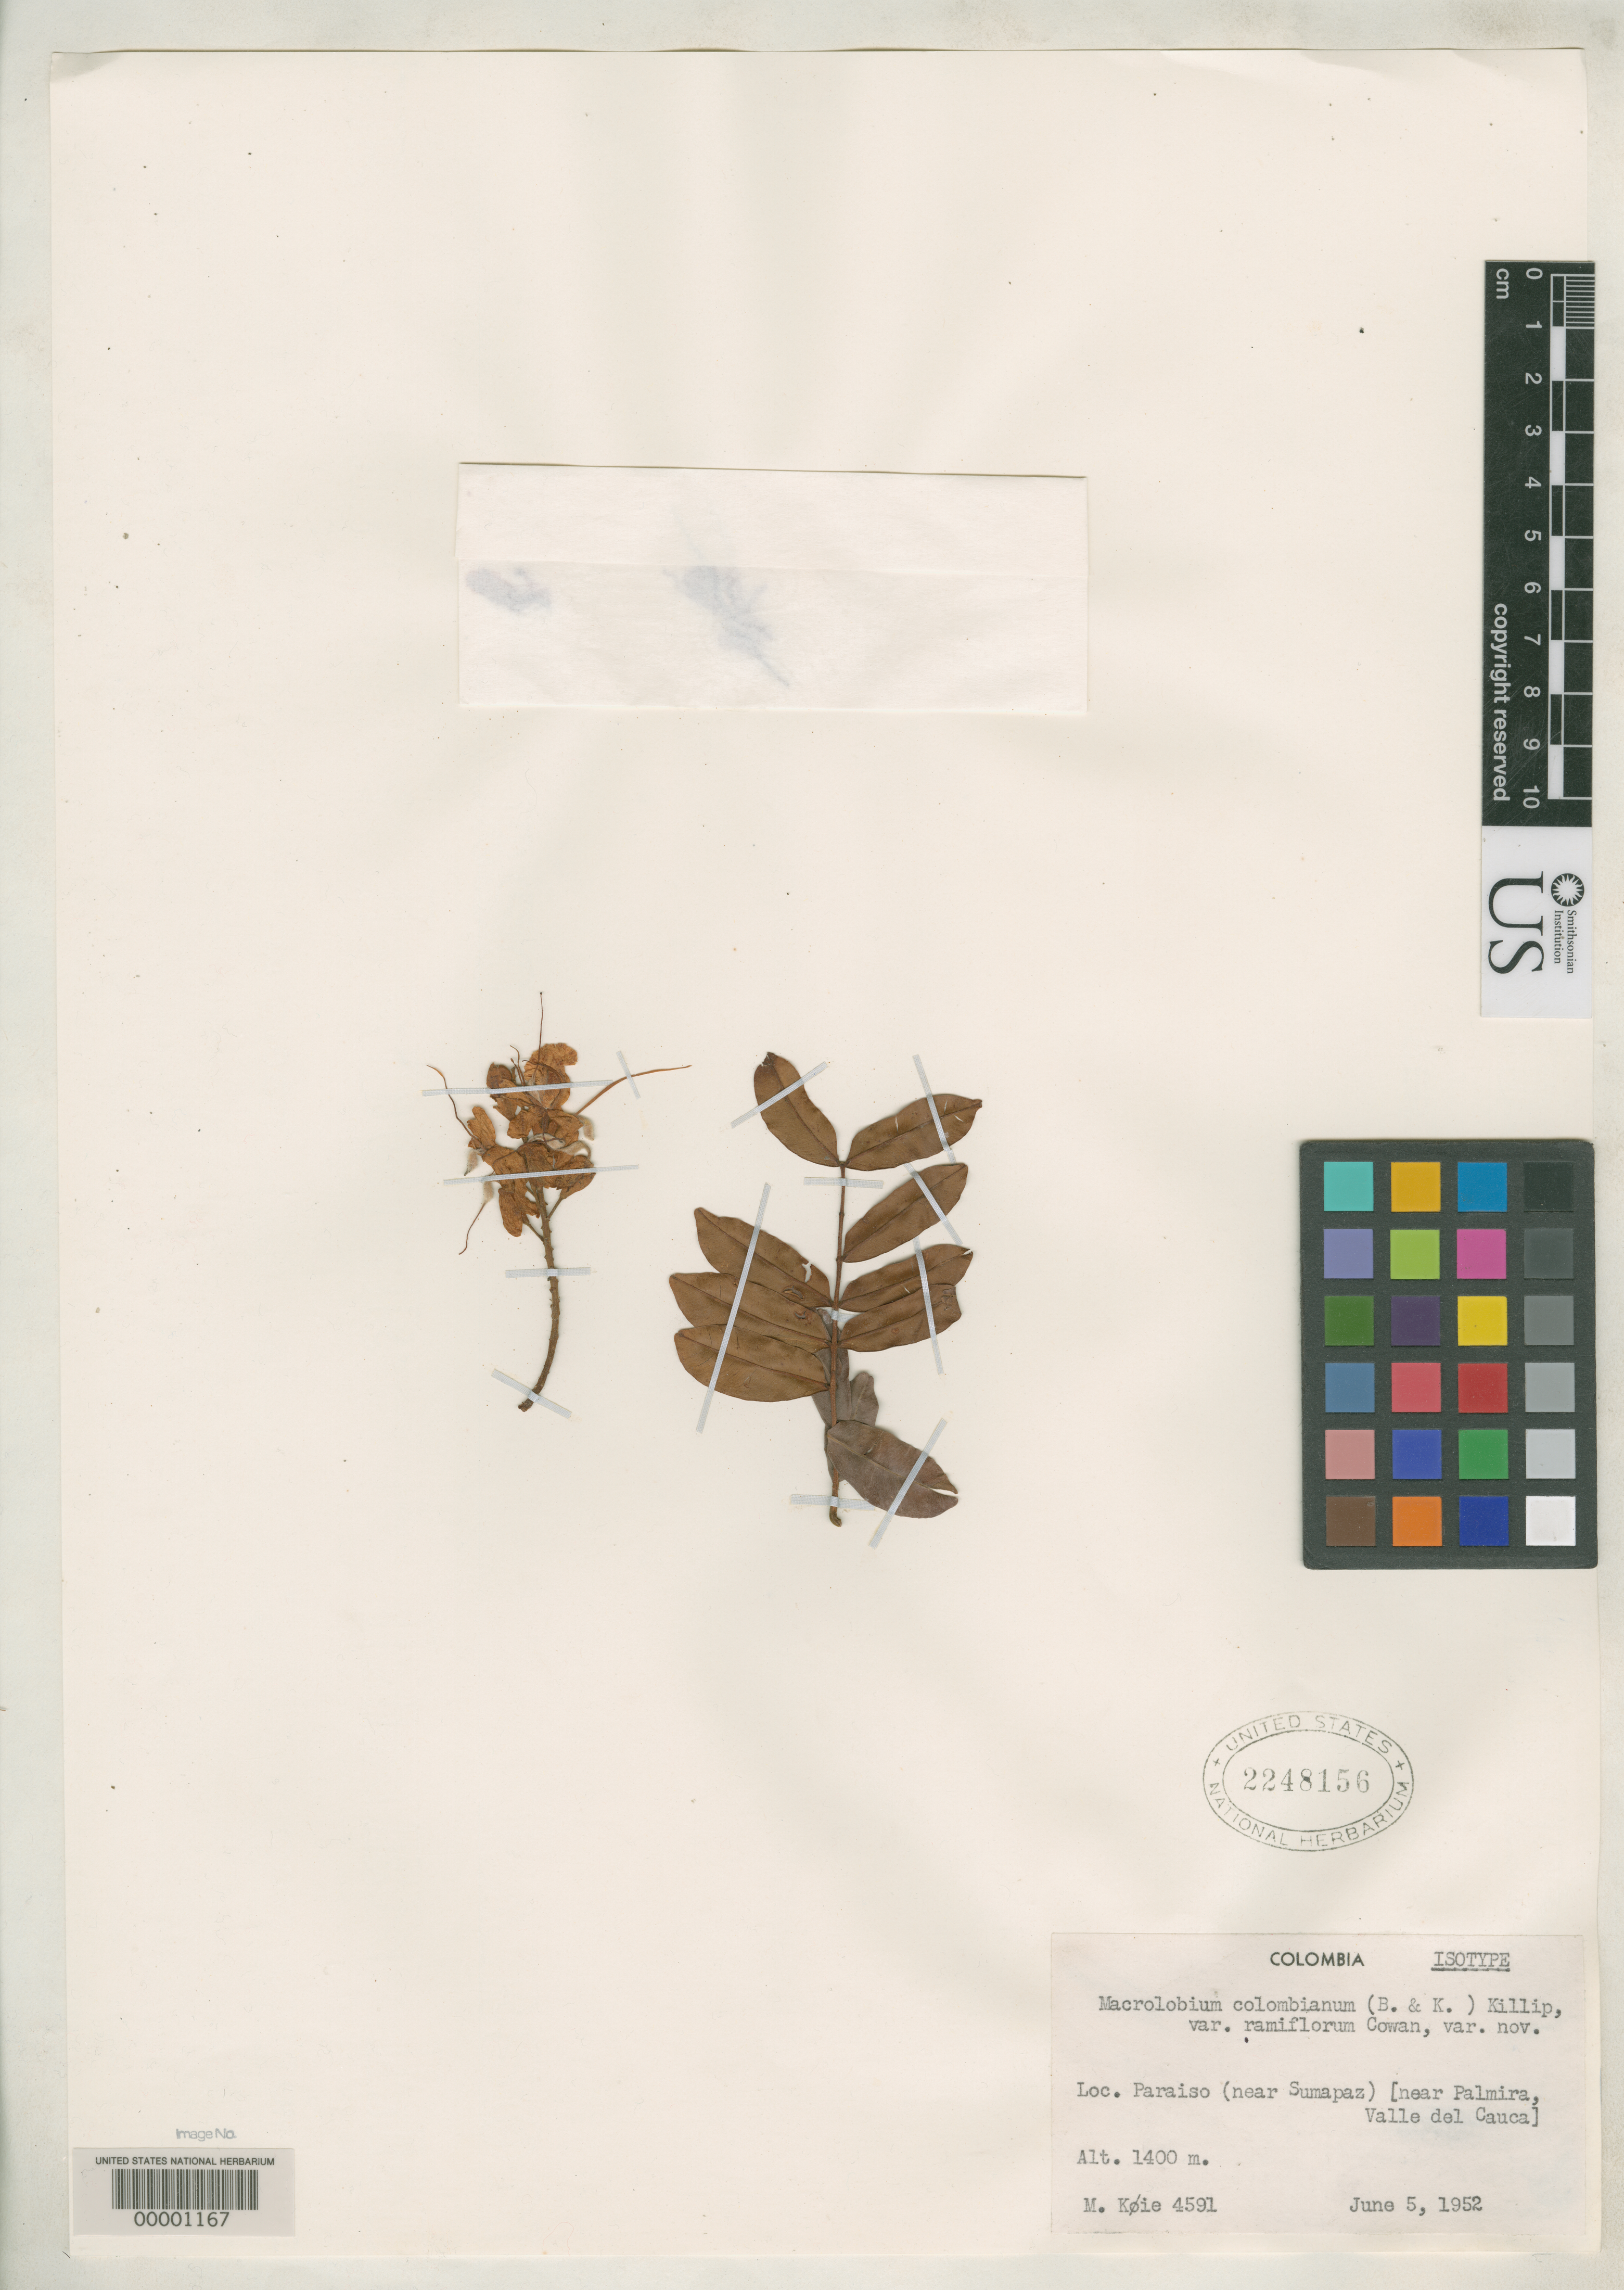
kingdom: Plantae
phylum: Tracheophyta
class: Magnoliopsida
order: Fabales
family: Fabaceae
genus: Macrolobium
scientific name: Macrolobium colombianum var. ramiflorum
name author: R.S. Cowan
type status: Holotype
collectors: M. Koje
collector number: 4591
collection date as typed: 05 Jun 1952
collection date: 1952-06-05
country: Colombia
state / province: Valle del Cauca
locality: Paraiso, near Sumapaz, near Palmira.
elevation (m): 1400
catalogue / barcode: US 2248156